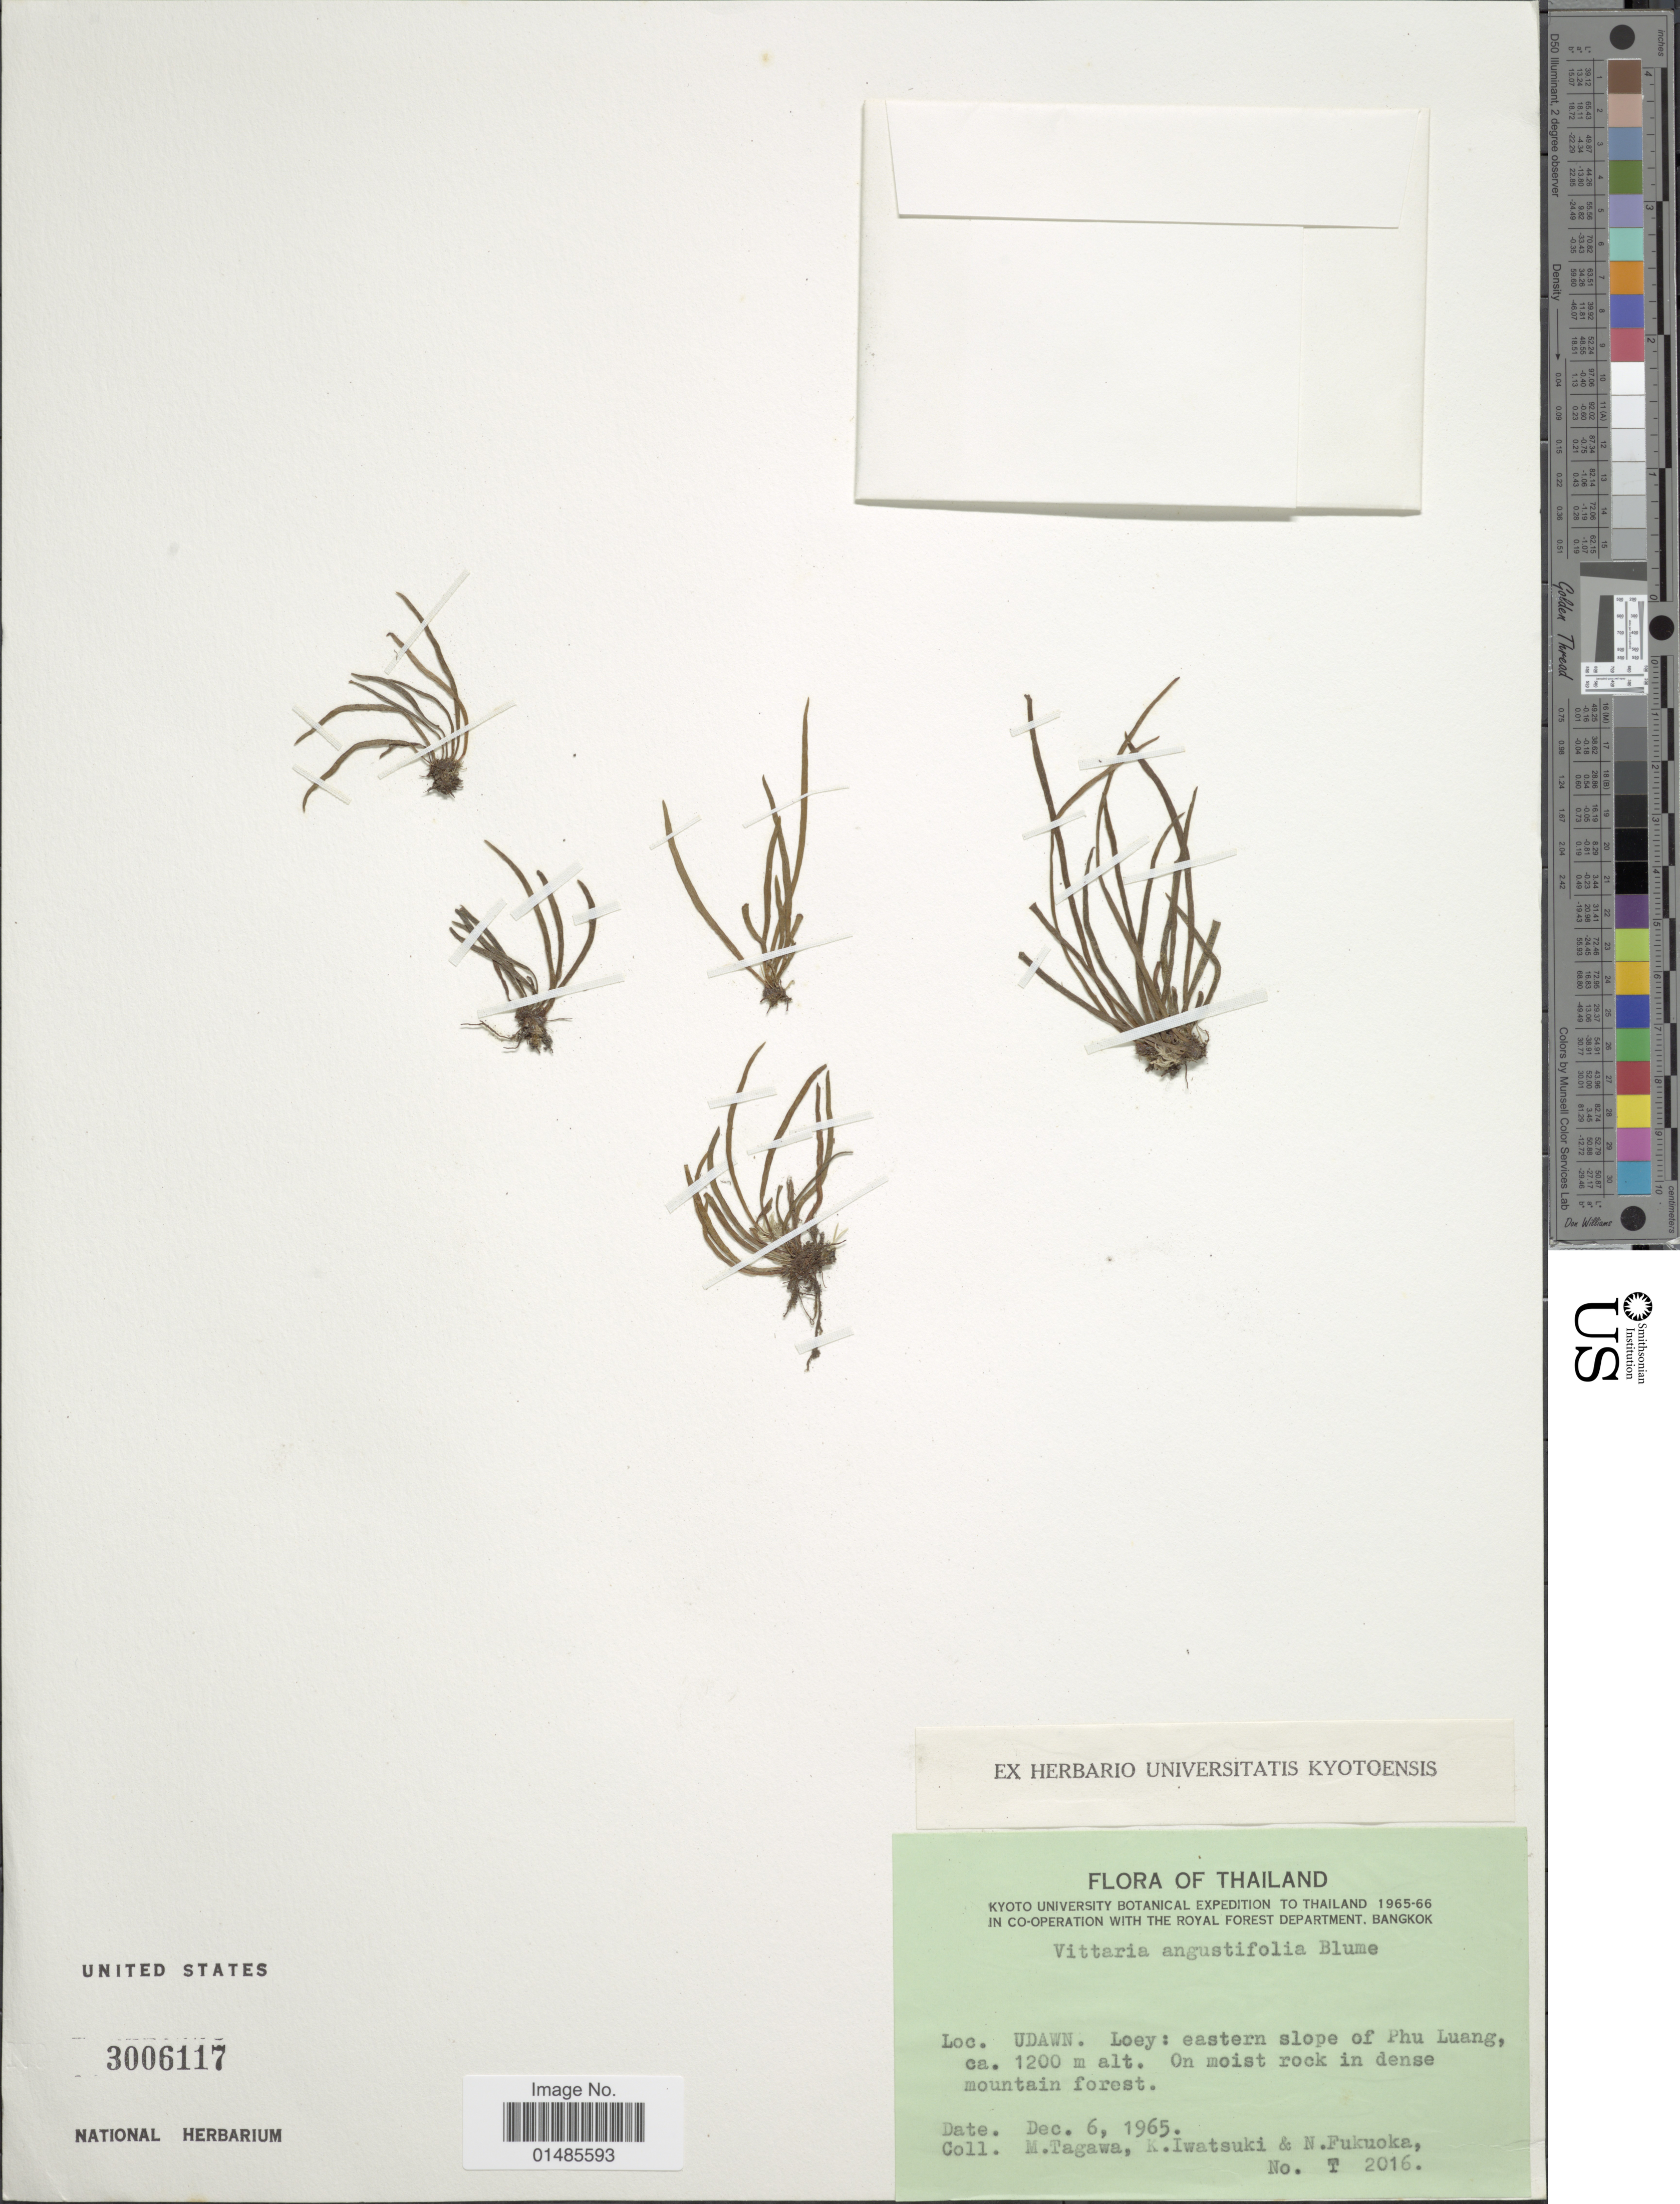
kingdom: Plantae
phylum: Tracheophyta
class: Polypodiopsida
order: Polypodiales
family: Pteridaceae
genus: Haplopteris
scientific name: Haplopteris angustifolia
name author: (Blume) E.H. Crane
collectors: M. Tagawa, K. Iwatsuki & N. Fukuoka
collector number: T 2016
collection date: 1965-12-06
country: Thailand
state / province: Loei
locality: Udawn. Loey: eastern slope of Phu Luang.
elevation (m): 1200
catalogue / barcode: US 3006117